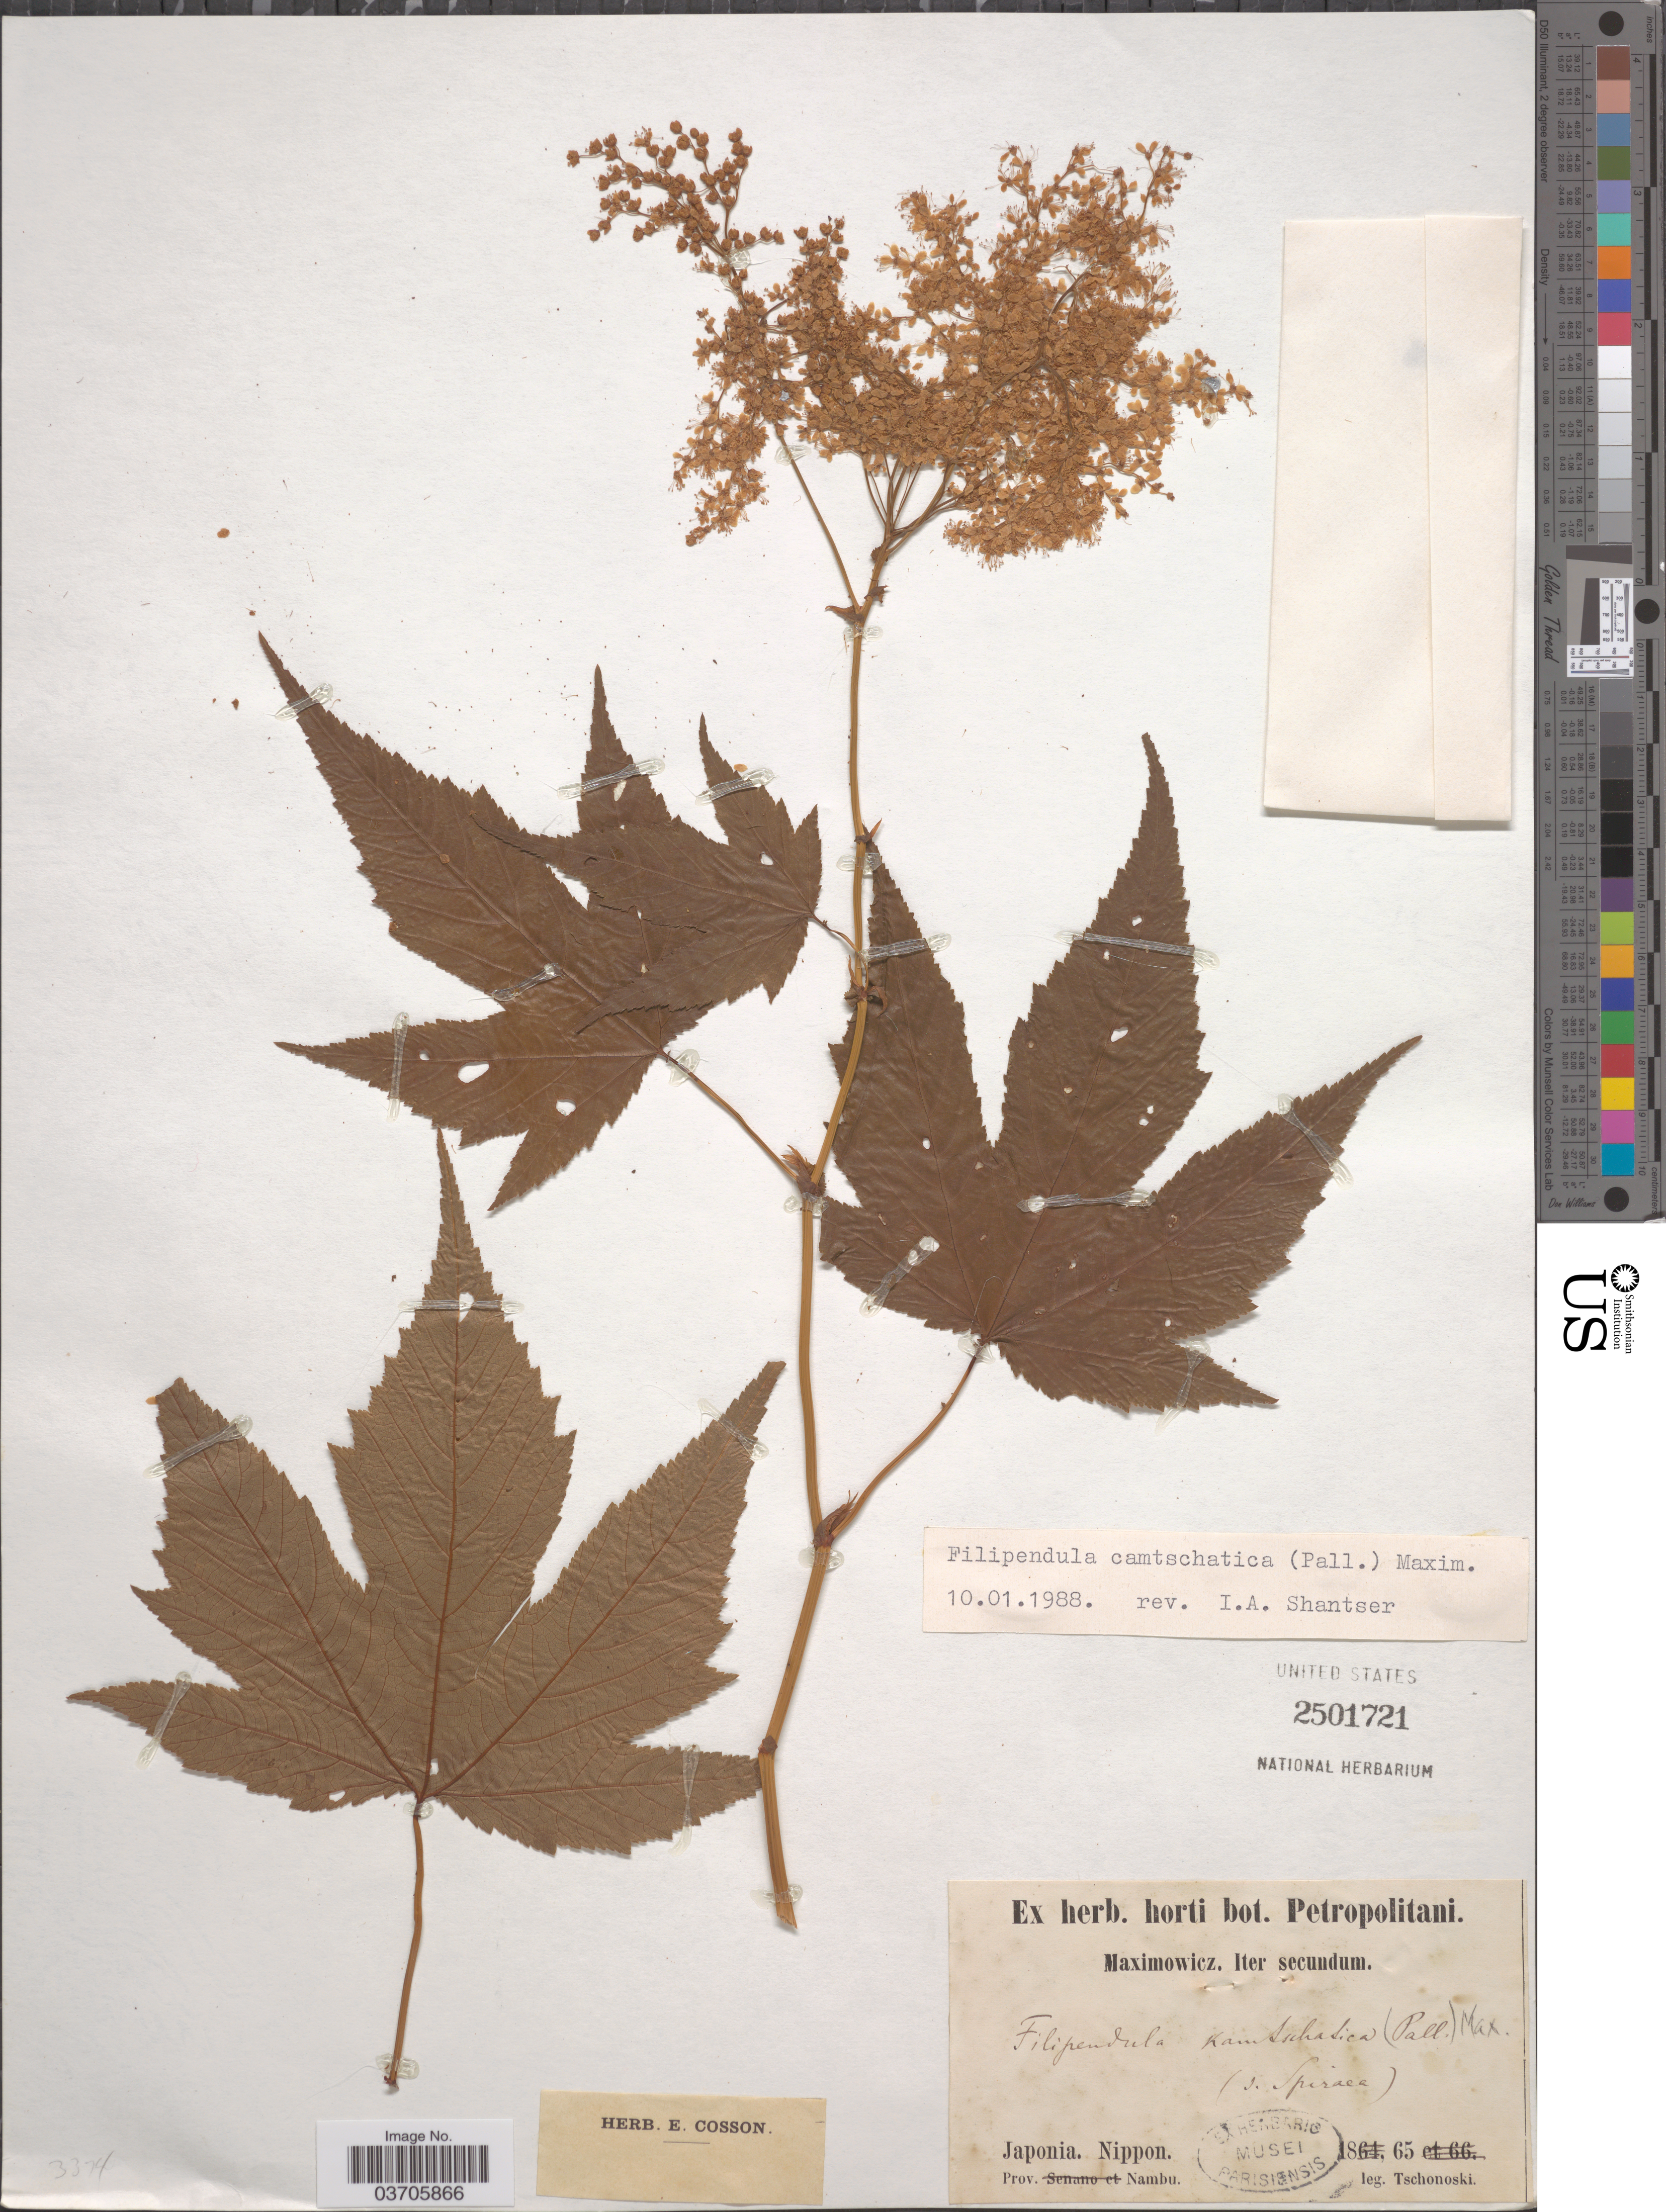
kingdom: Plantae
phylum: Tracheophyta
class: Magnoliopsida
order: Rosales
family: Rosaceae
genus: Filipendula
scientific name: Filipendula camtschatica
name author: (Pall.) Maxim.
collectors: -. Tschonoski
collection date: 1865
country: Japan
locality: Nippon. Prov. Nambu.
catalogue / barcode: US 2501721